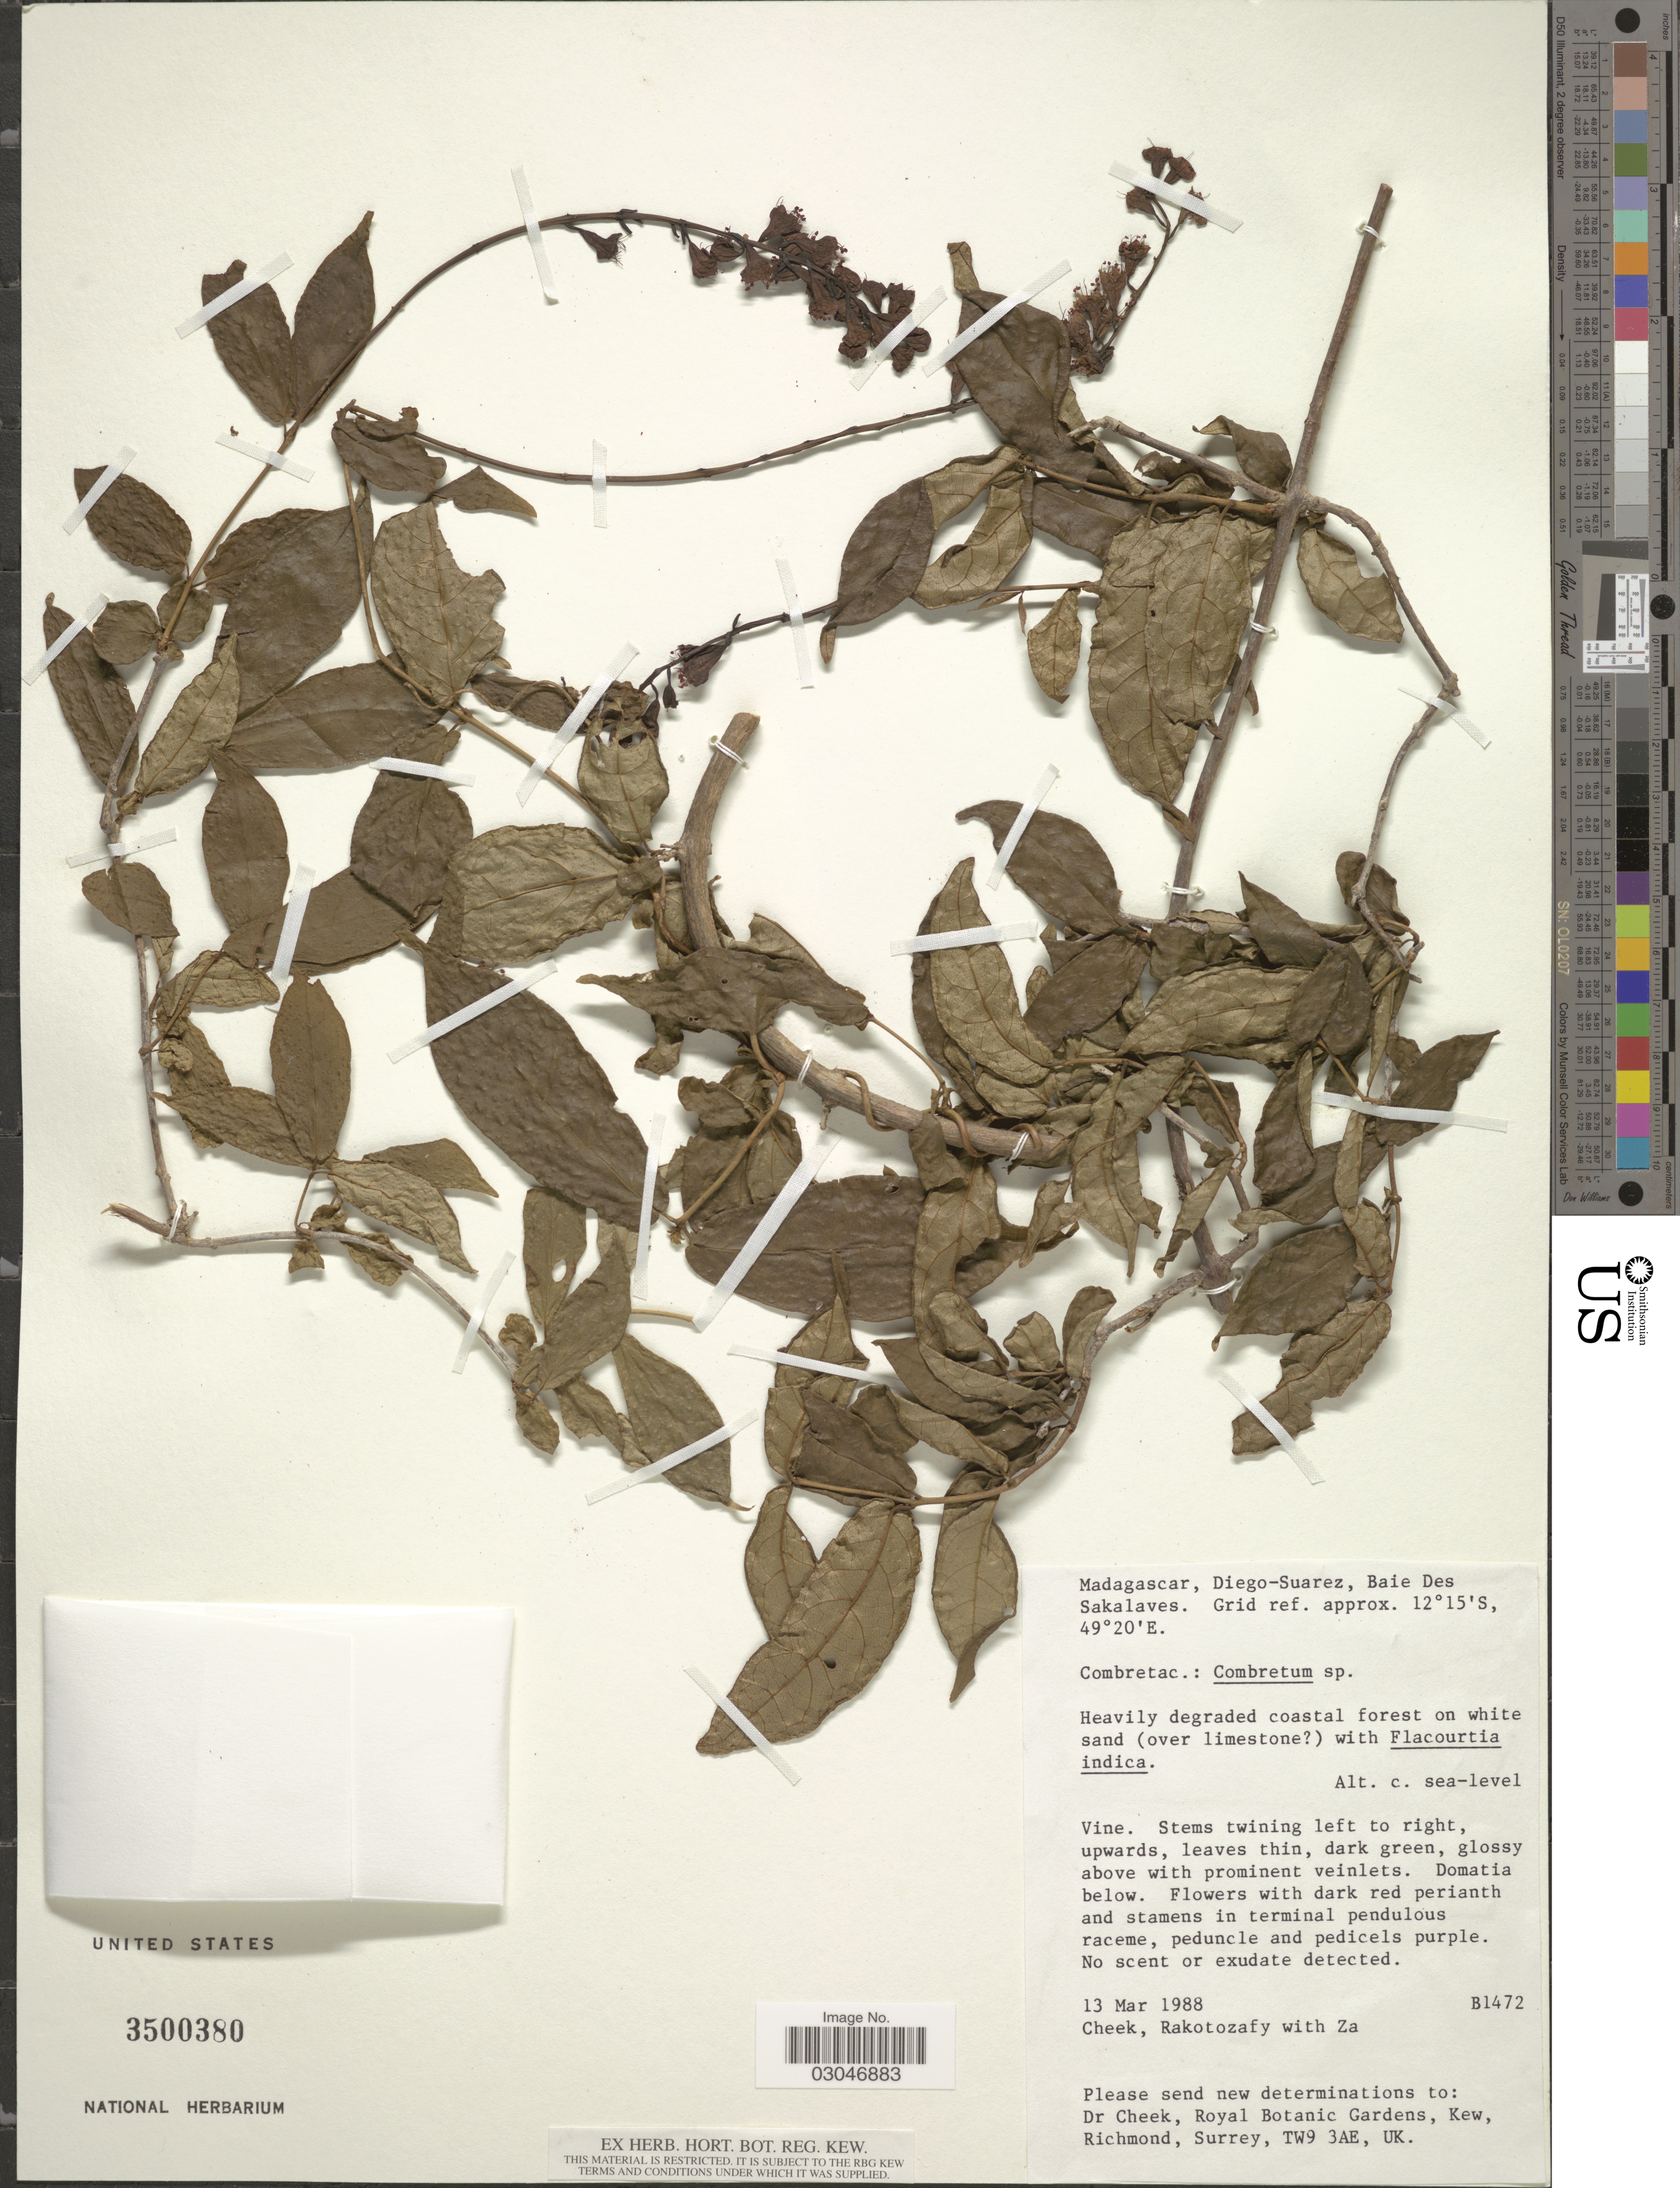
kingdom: Plantae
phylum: Tracheophyta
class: Magnoliopsida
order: Myrtales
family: Combretaceae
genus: Combretum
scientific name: Combretum sp.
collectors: -. Cheek, Rakotozafy & Za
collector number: B1472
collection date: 1988-03-13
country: Madagascar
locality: Diego-Suarez, Baie Des Sakalaves.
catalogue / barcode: US 3500380